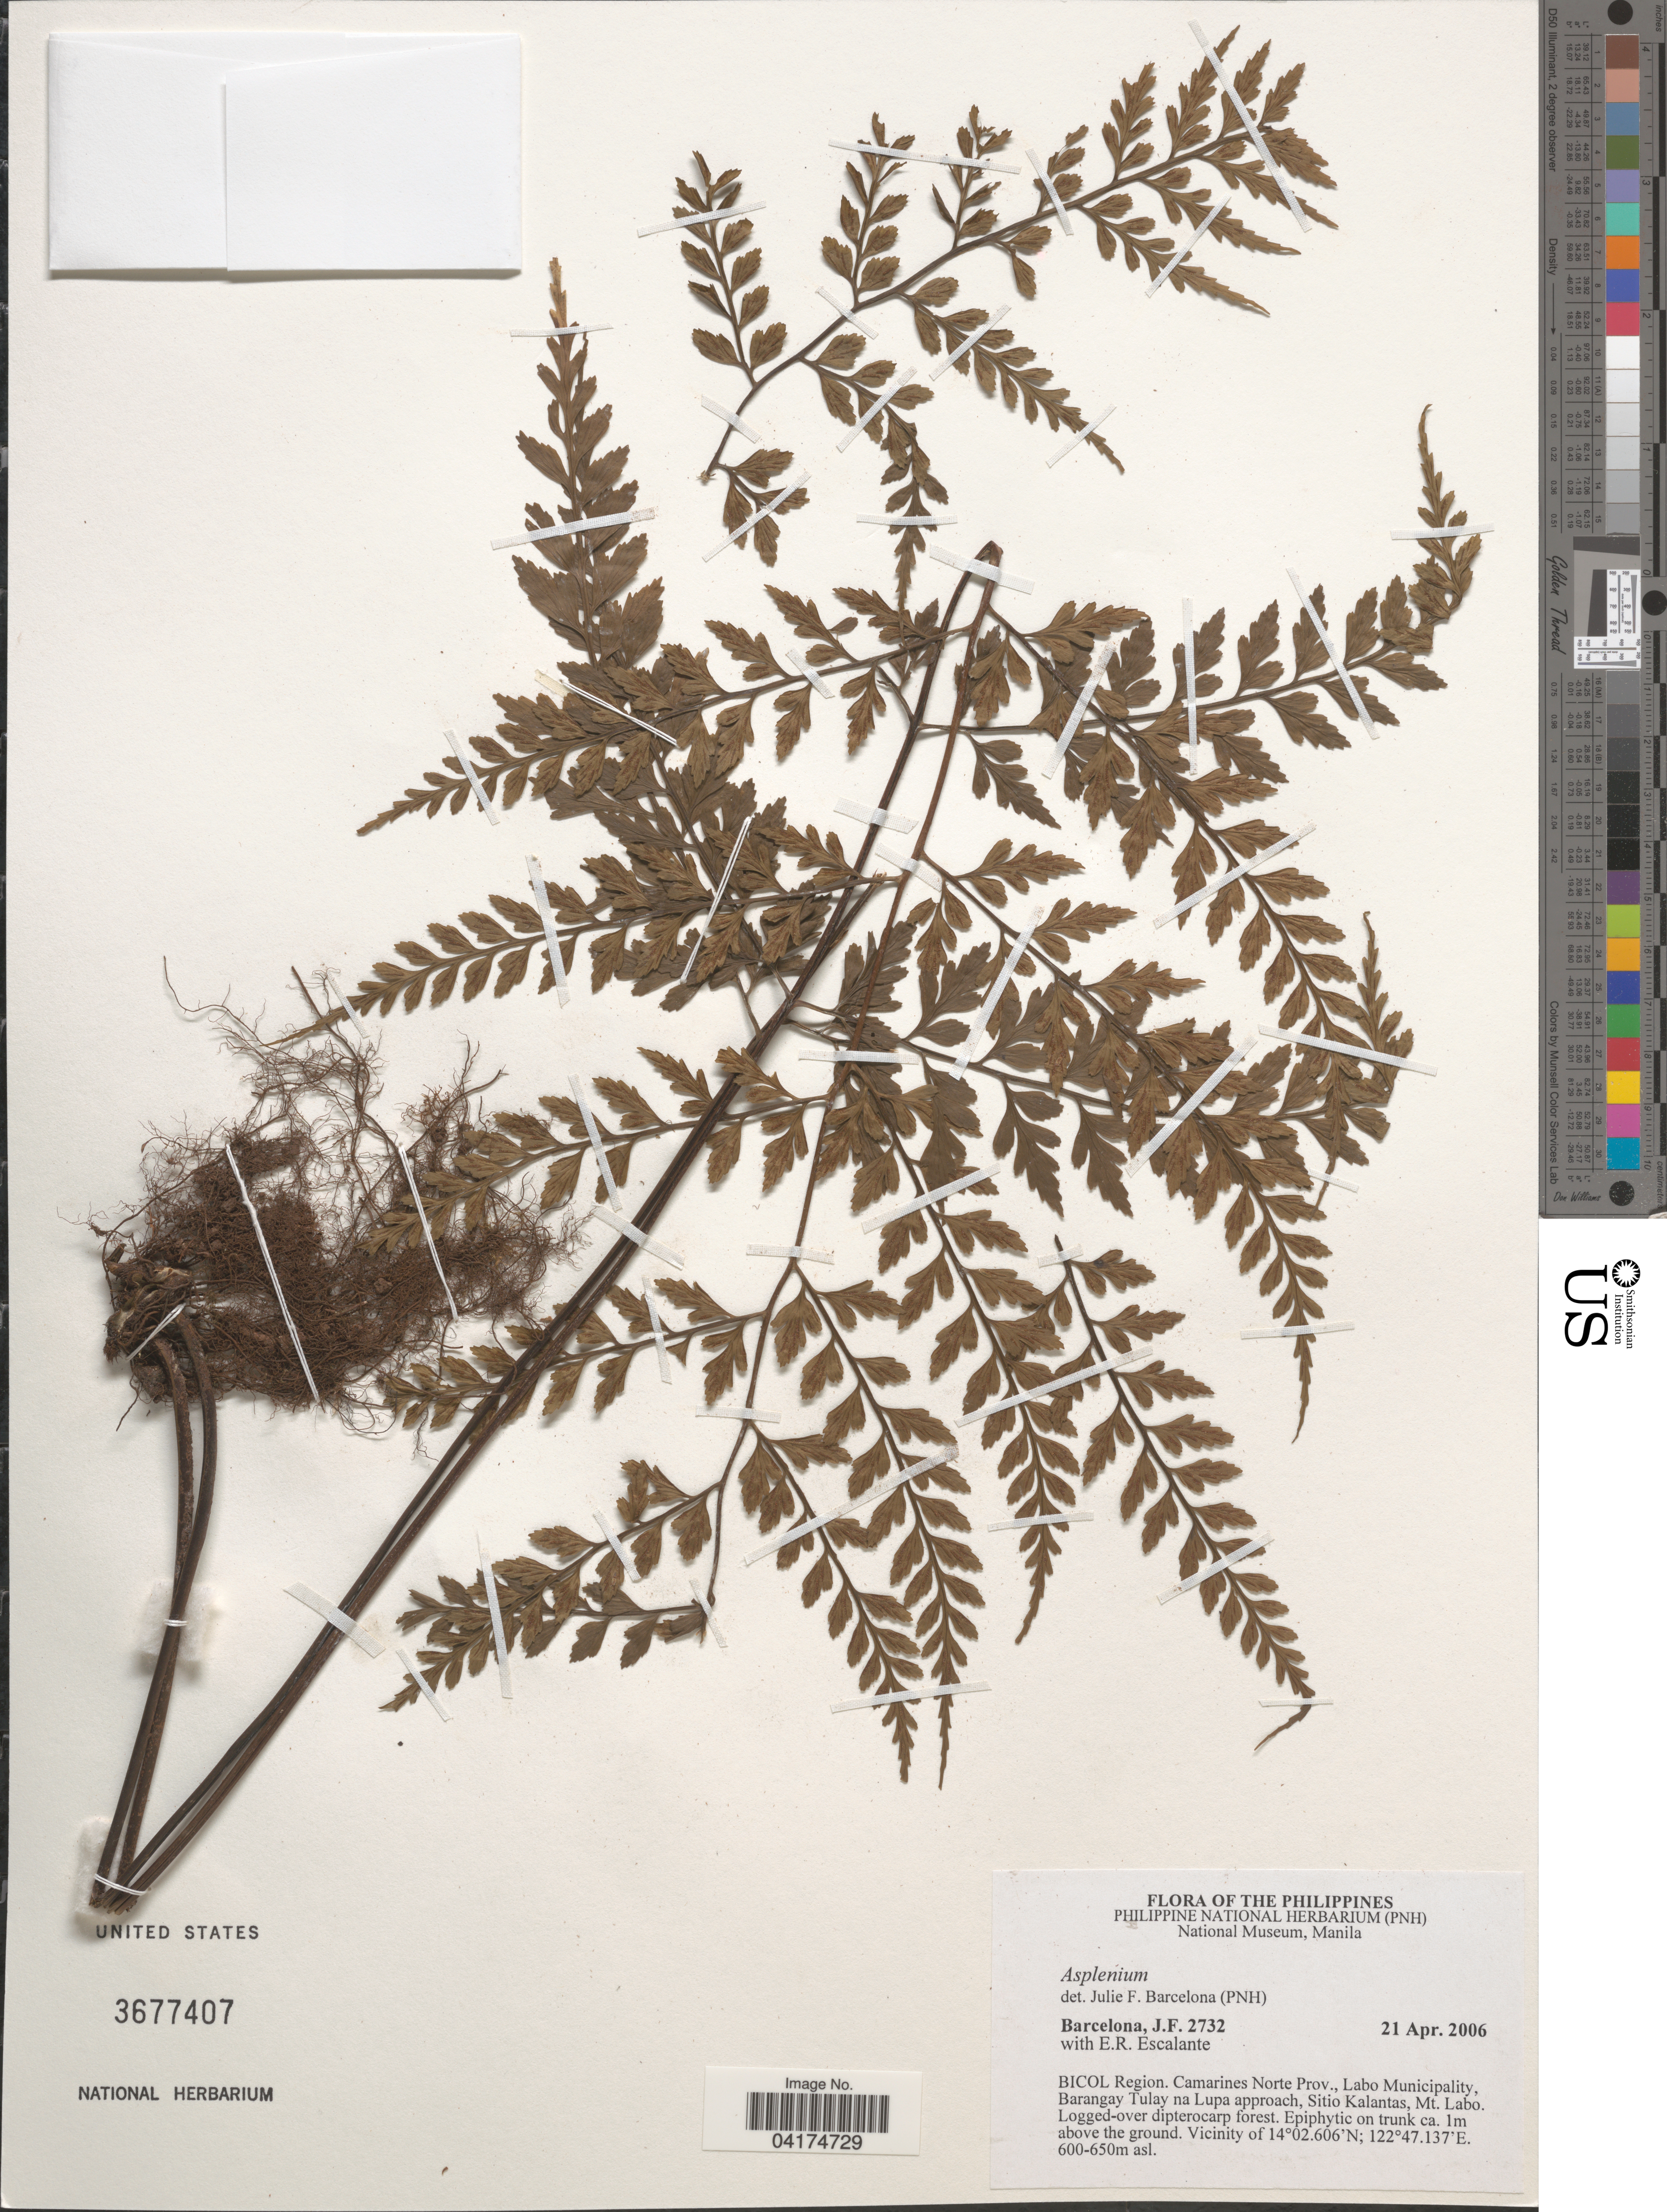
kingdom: Plantae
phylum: Tracheophyta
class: Polypodiopsida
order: Polypodiales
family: Aspleniaceae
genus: Asplenium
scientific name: Asplenium sp.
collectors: J. F. Barcelona & E. Escalante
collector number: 2732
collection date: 2006-04-21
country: Philippines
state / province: Bicol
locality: BICOL Region. Camarines Norte Prov., Labo Municipality, Barangay Tulay na Lupa approach, Sitio Kalantas, Mt. Labo.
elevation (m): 600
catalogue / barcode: US 3677407